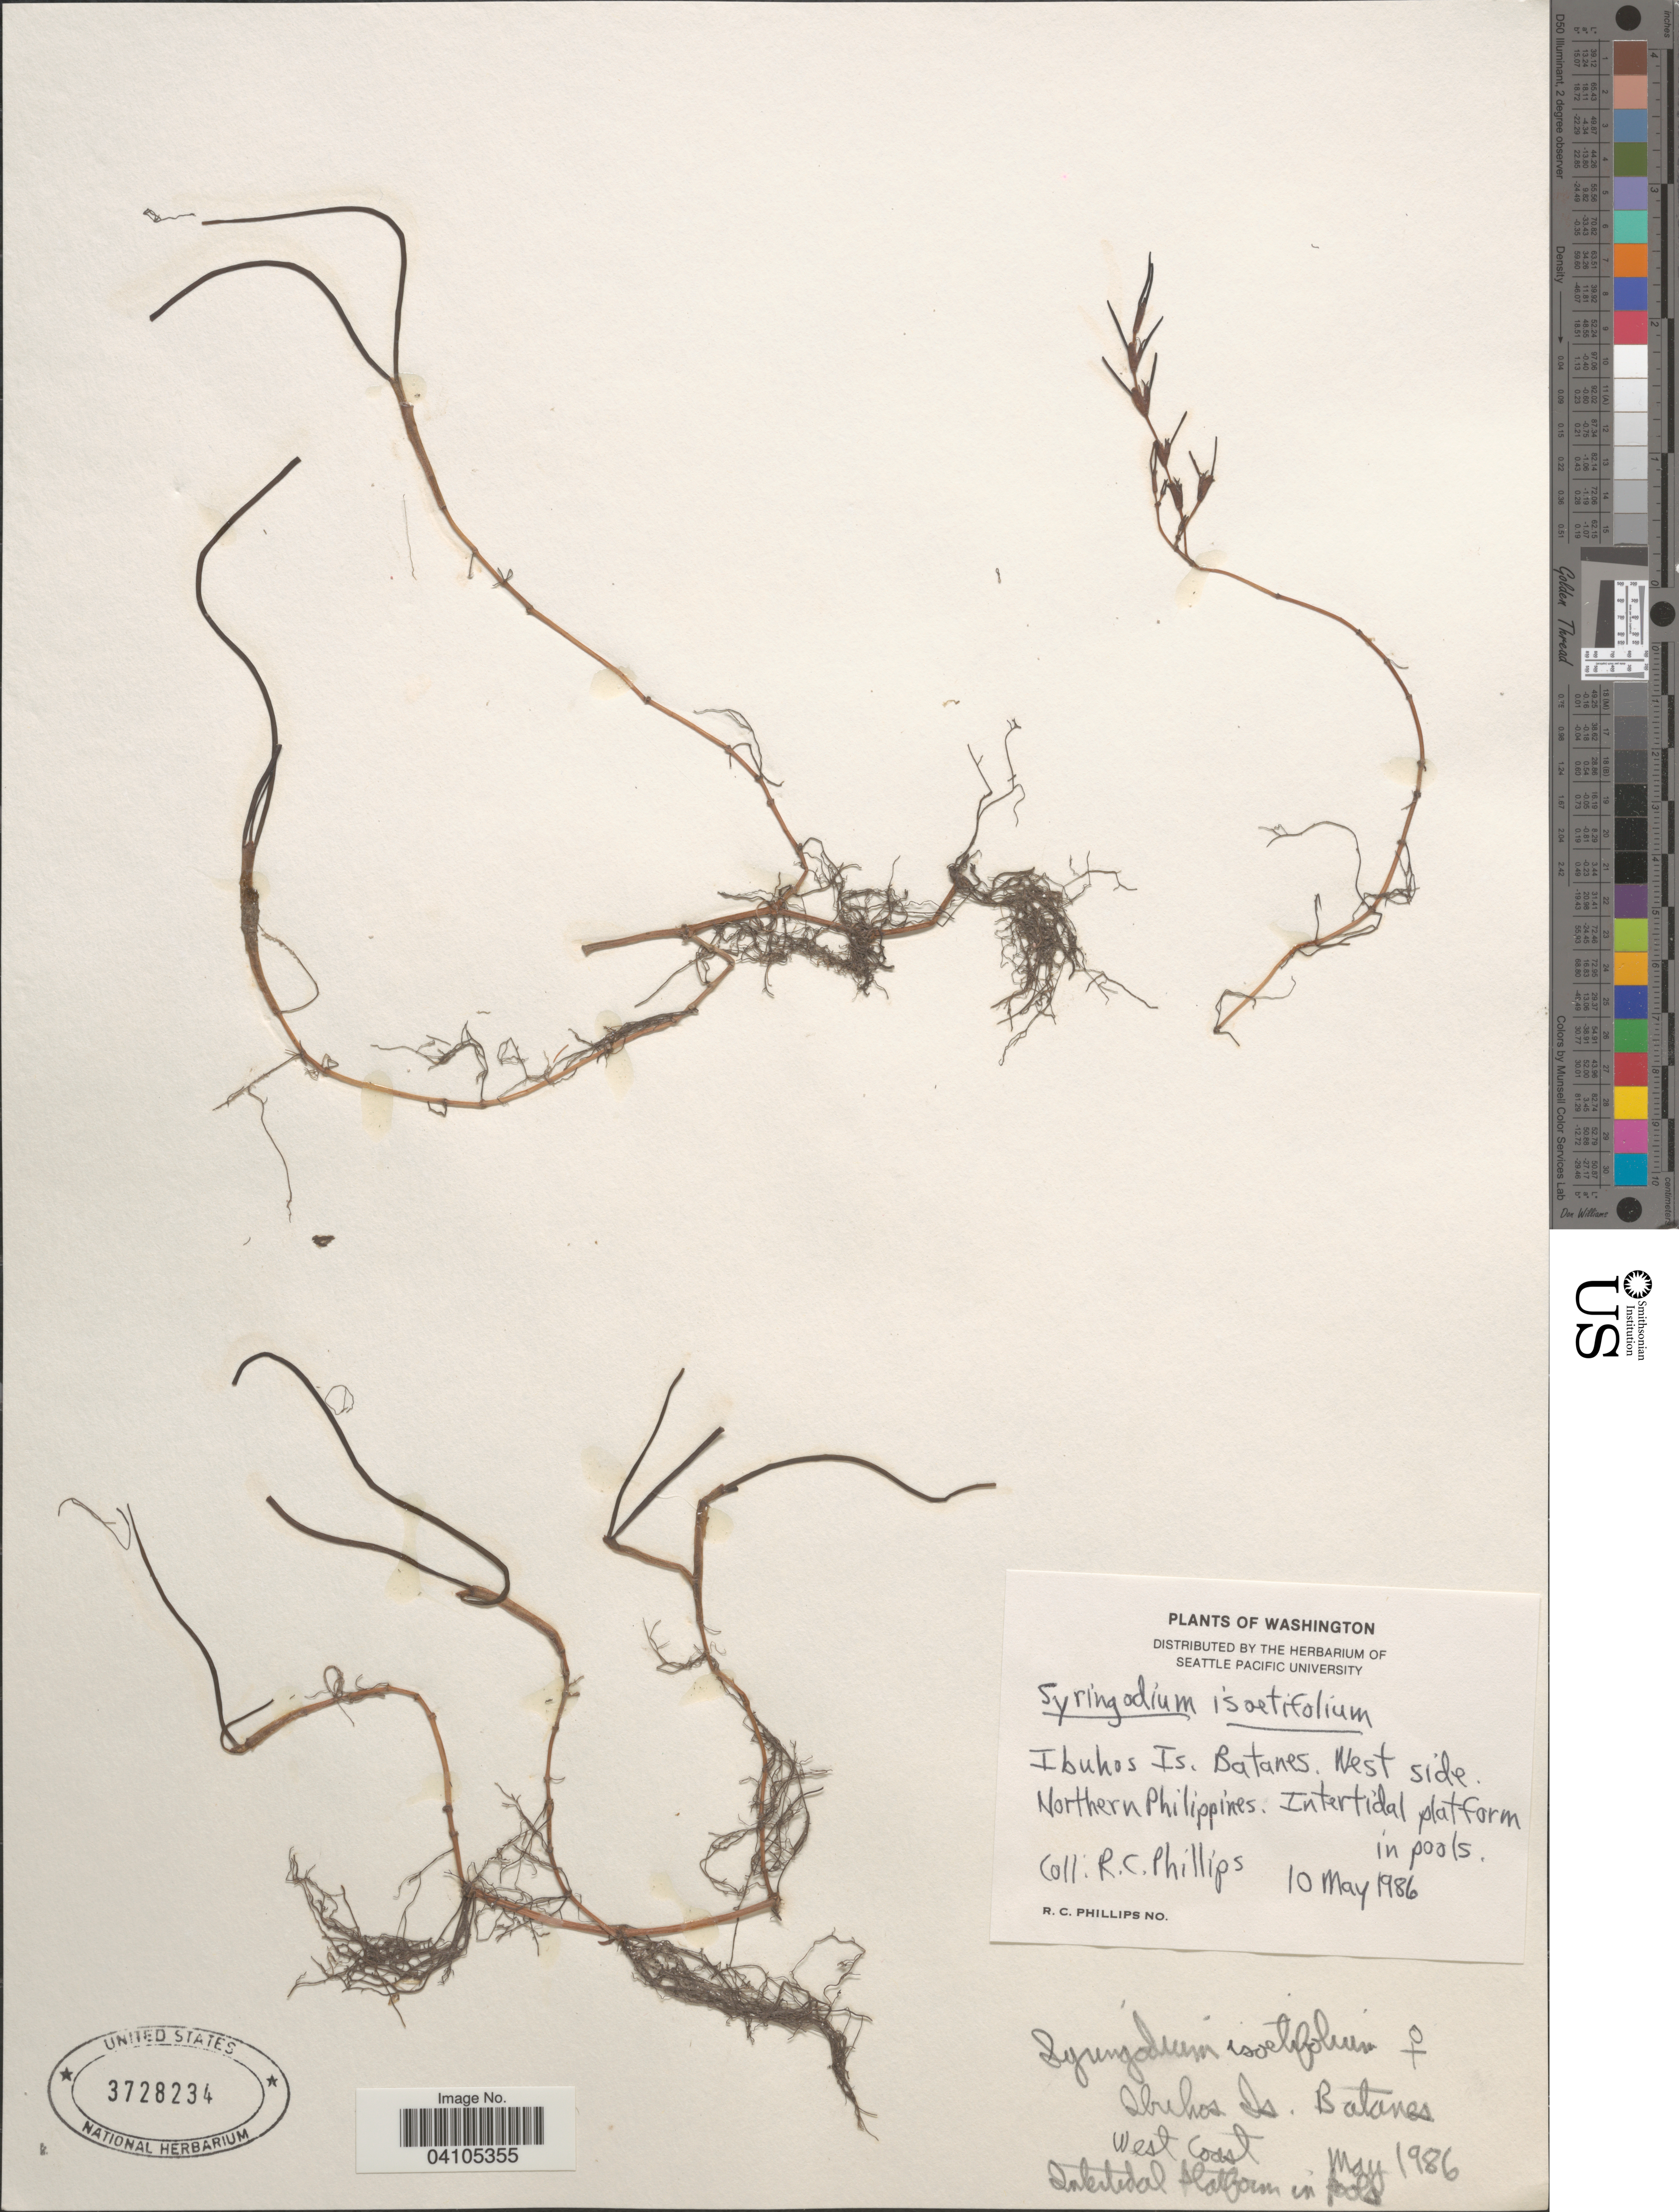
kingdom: Plantae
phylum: Tracheophyta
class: Liliopsida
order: Alismatales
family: Cymodoceaceae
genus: Syringodium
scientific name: Syringodium isoetifolium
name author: (Asch.) Dandy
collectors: R. C. Phillips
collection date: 1986-05-10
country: Philippines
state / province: Cagayan Valley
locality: Ibuhos Is. Batanes. West side. Northern Philippines.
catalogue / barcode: US 3728234